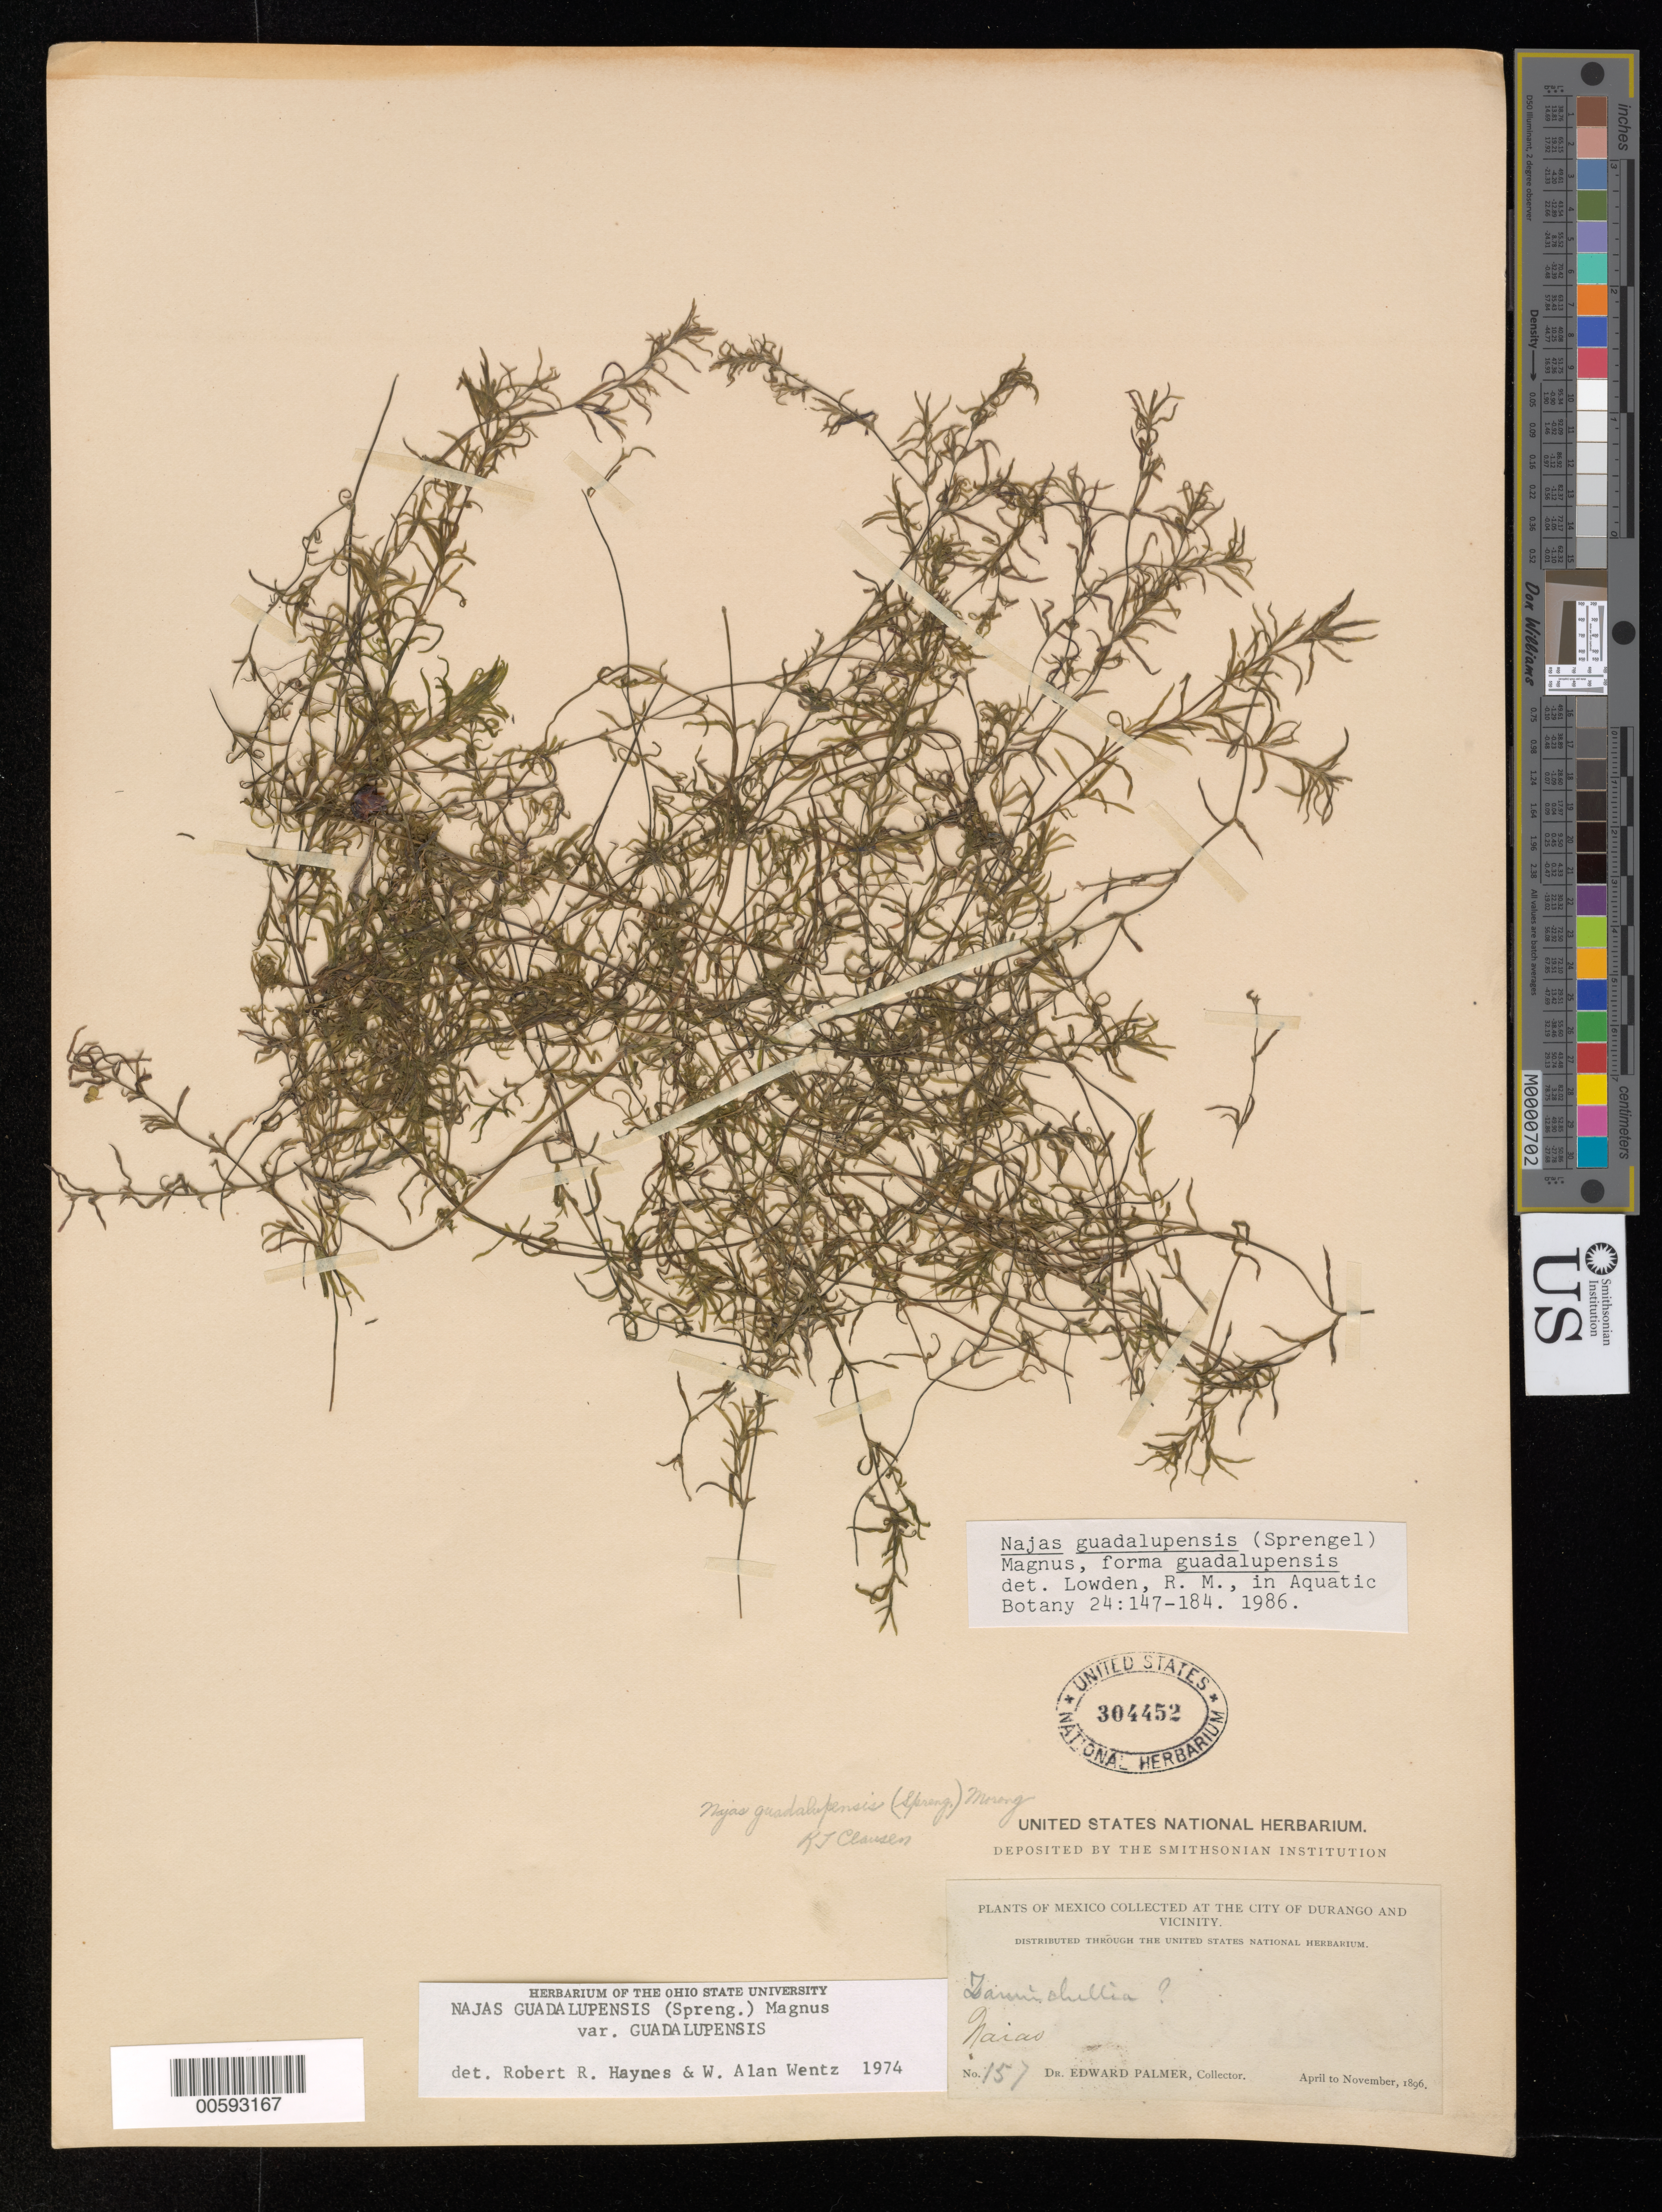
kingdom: Plantae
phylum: Tracheophyta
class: Liliopsida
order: Alismatales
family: Hydrocharitaceae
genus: Najas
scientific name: Najas guadalupensis var. guadalupensis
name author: (Spreng.) Magnus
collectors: E. Palmer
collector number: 157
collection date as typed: Apr 1896 to -- Nov 1896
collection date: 1896-04/1896-11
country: Mexico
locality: Durango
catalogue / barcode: US 304452